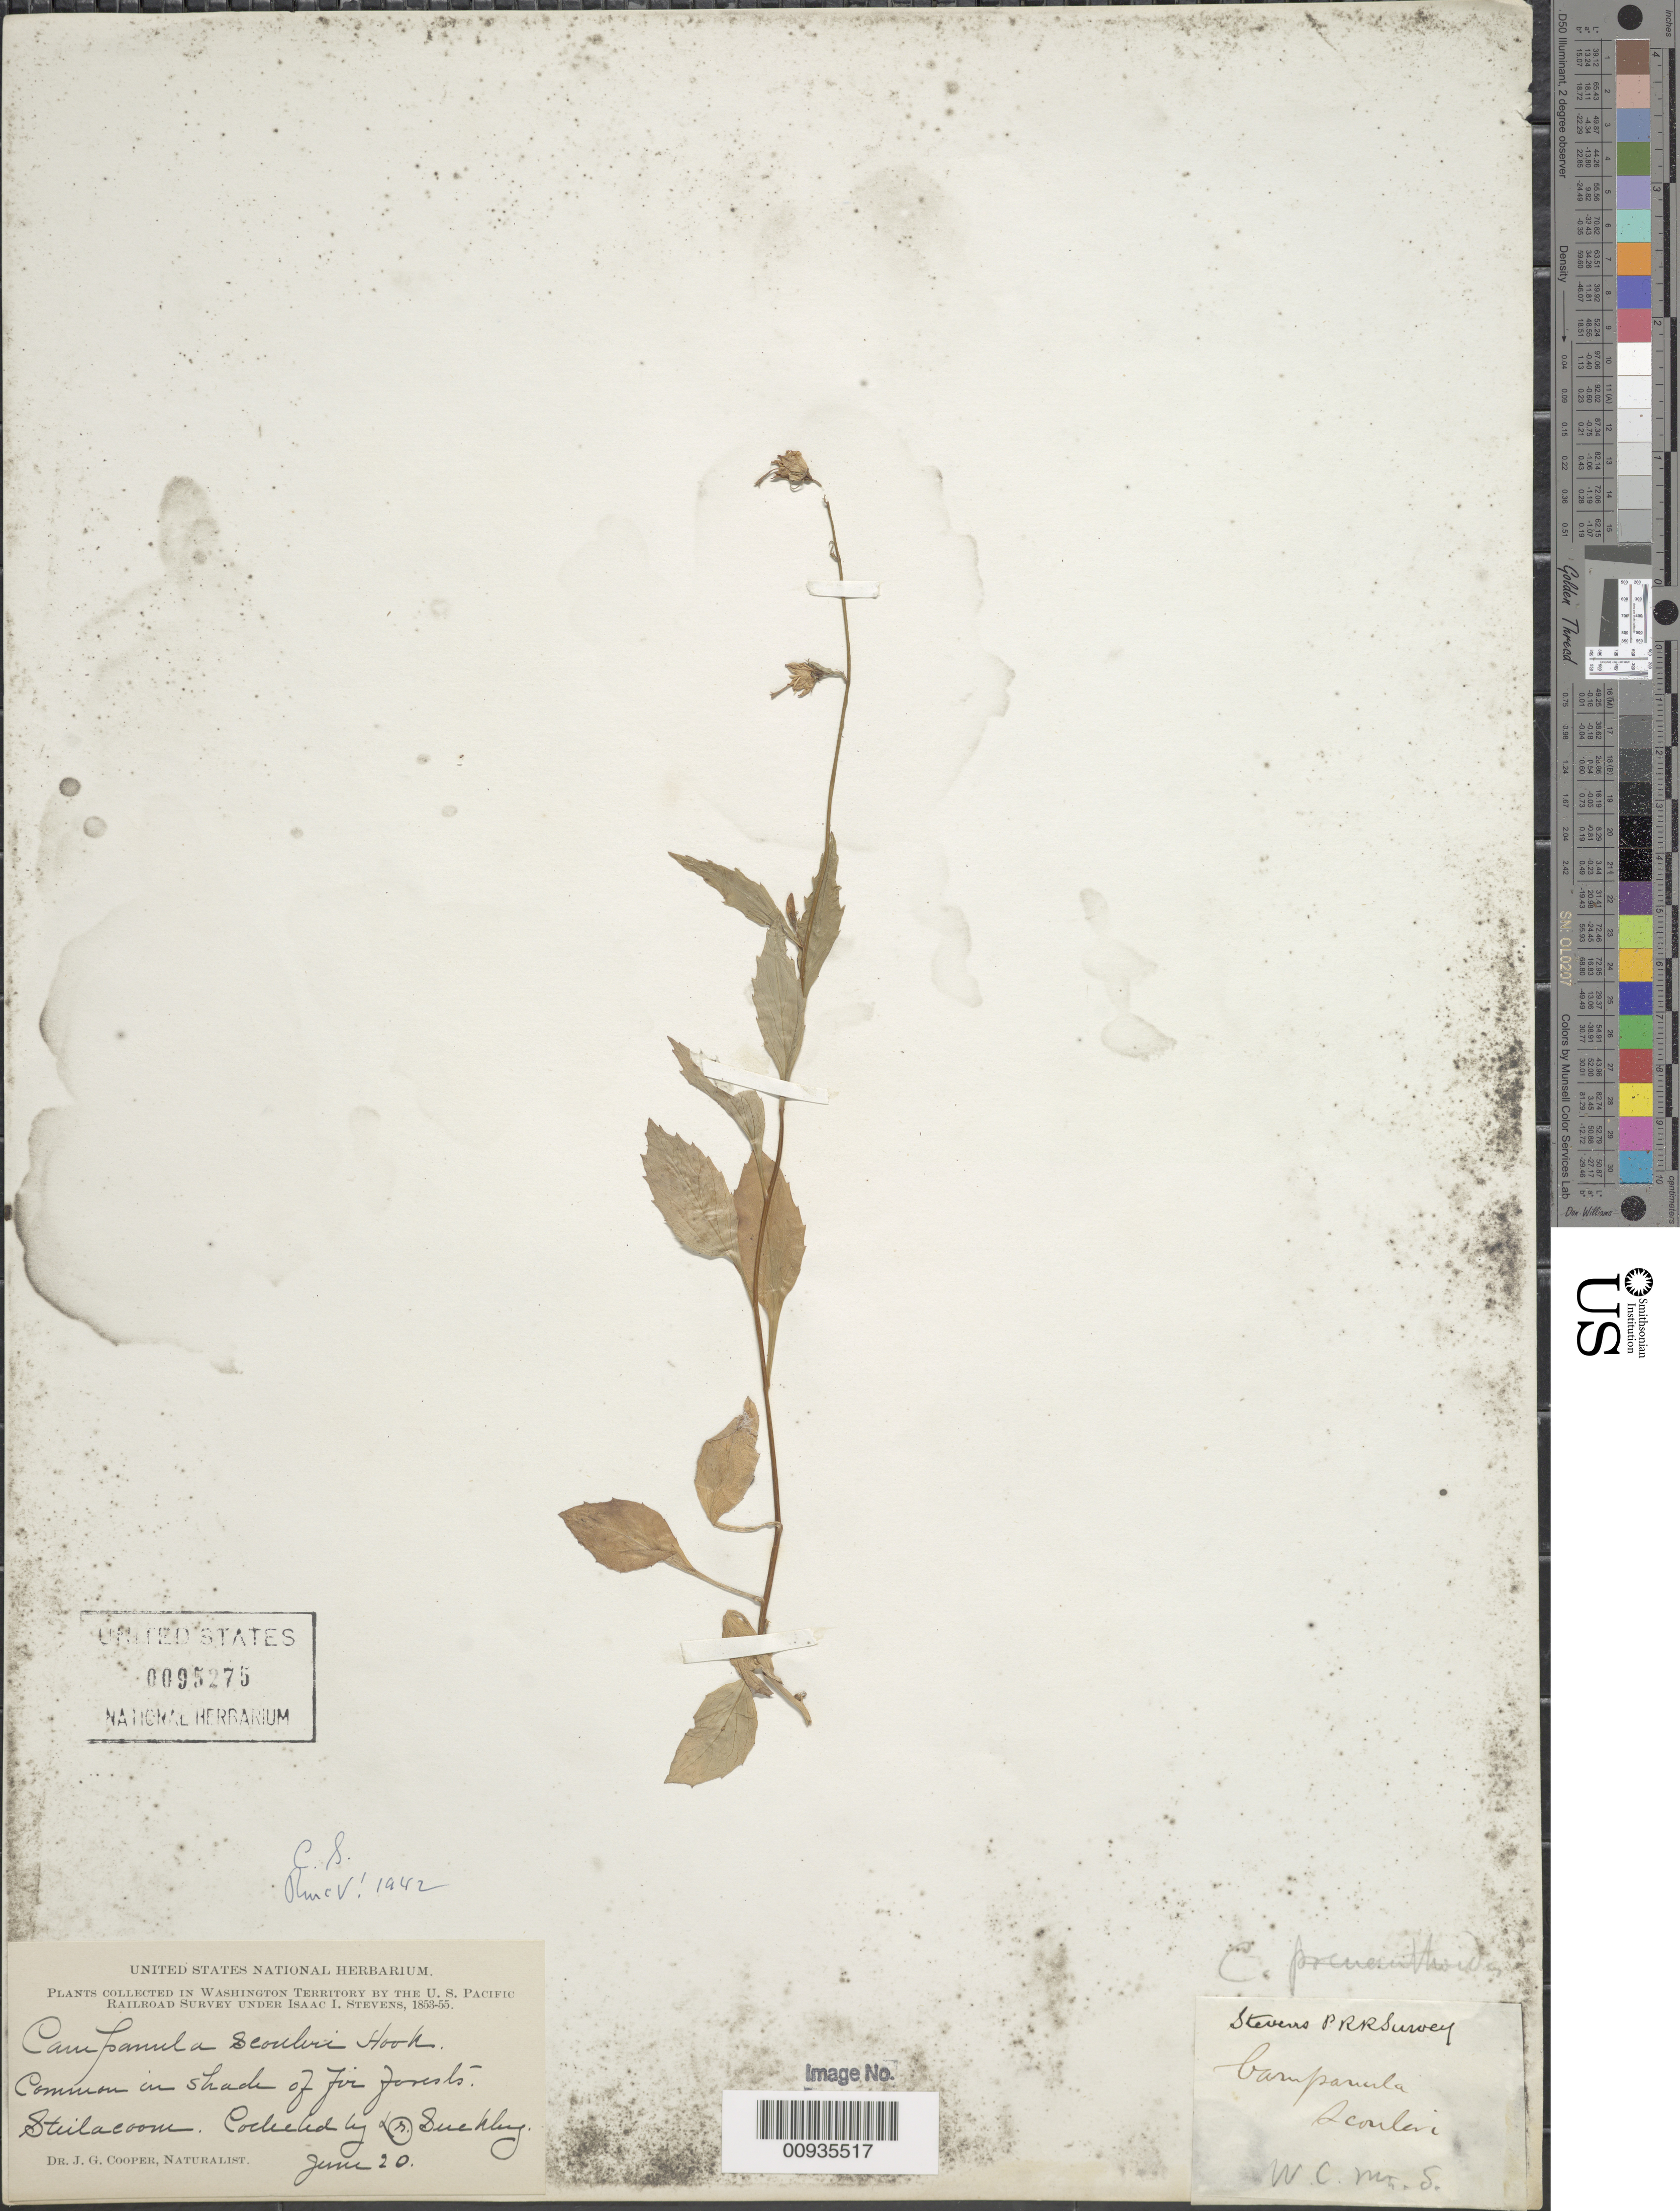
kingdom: Plantae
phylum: Tracheophyta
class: Magnoliopsida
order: Asterales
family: Campanulaceae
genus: Campanula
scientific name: Campanula scouleri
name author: Hook.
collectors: J. G. Cooper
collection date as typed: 20 Jun 1853 to 20 Jun 1855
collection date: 1853-06-20/1855-06-20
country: United States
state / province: Washington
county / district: Pierce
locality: Steilacoom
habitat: shade of fir forests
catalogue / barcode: US 95275